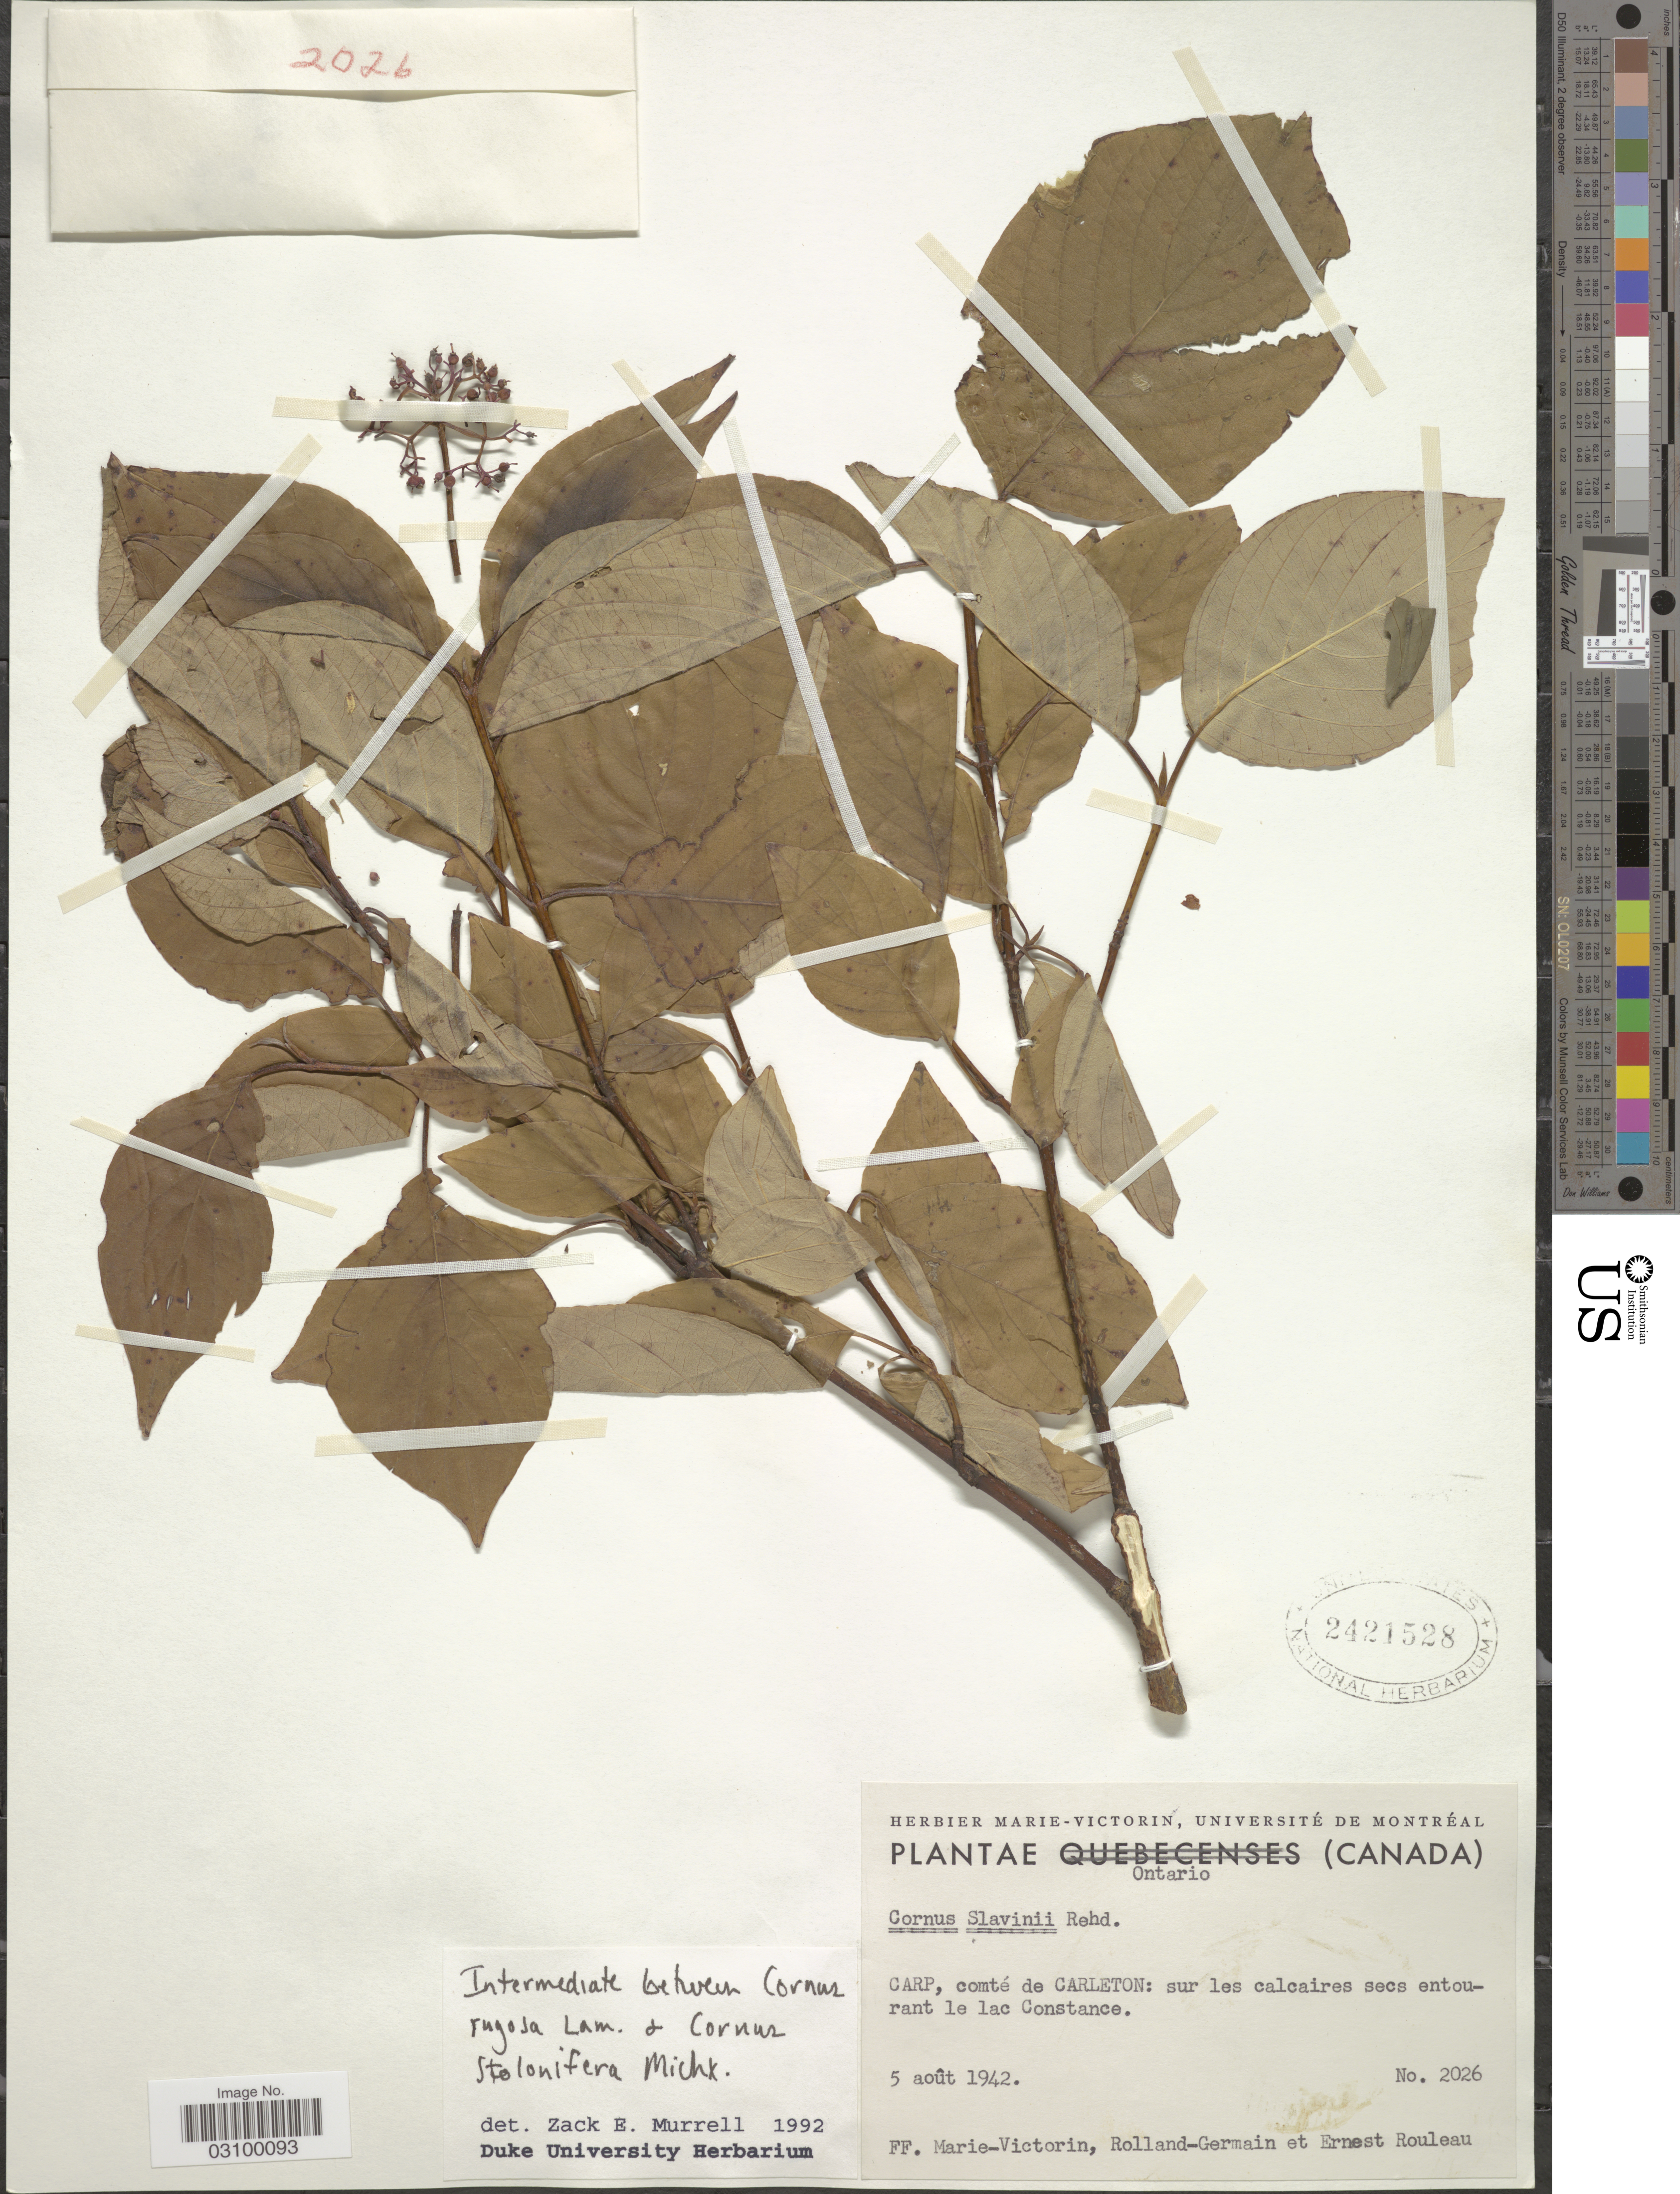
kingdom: Plantae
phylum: Tracheophyta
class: Magnoliopsida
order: Cornales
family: Cornaceae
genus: Cornus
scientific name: Cornus sp.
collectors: F. Marie-Victorin, Rolland-Germain & E. Rouleau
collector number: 2026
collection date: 1942-08-05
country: Canada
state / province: Ontario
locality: Carp, comté de Carleton: sur les calcaires secs entourant le lac Constance.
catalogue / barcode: US 2421528